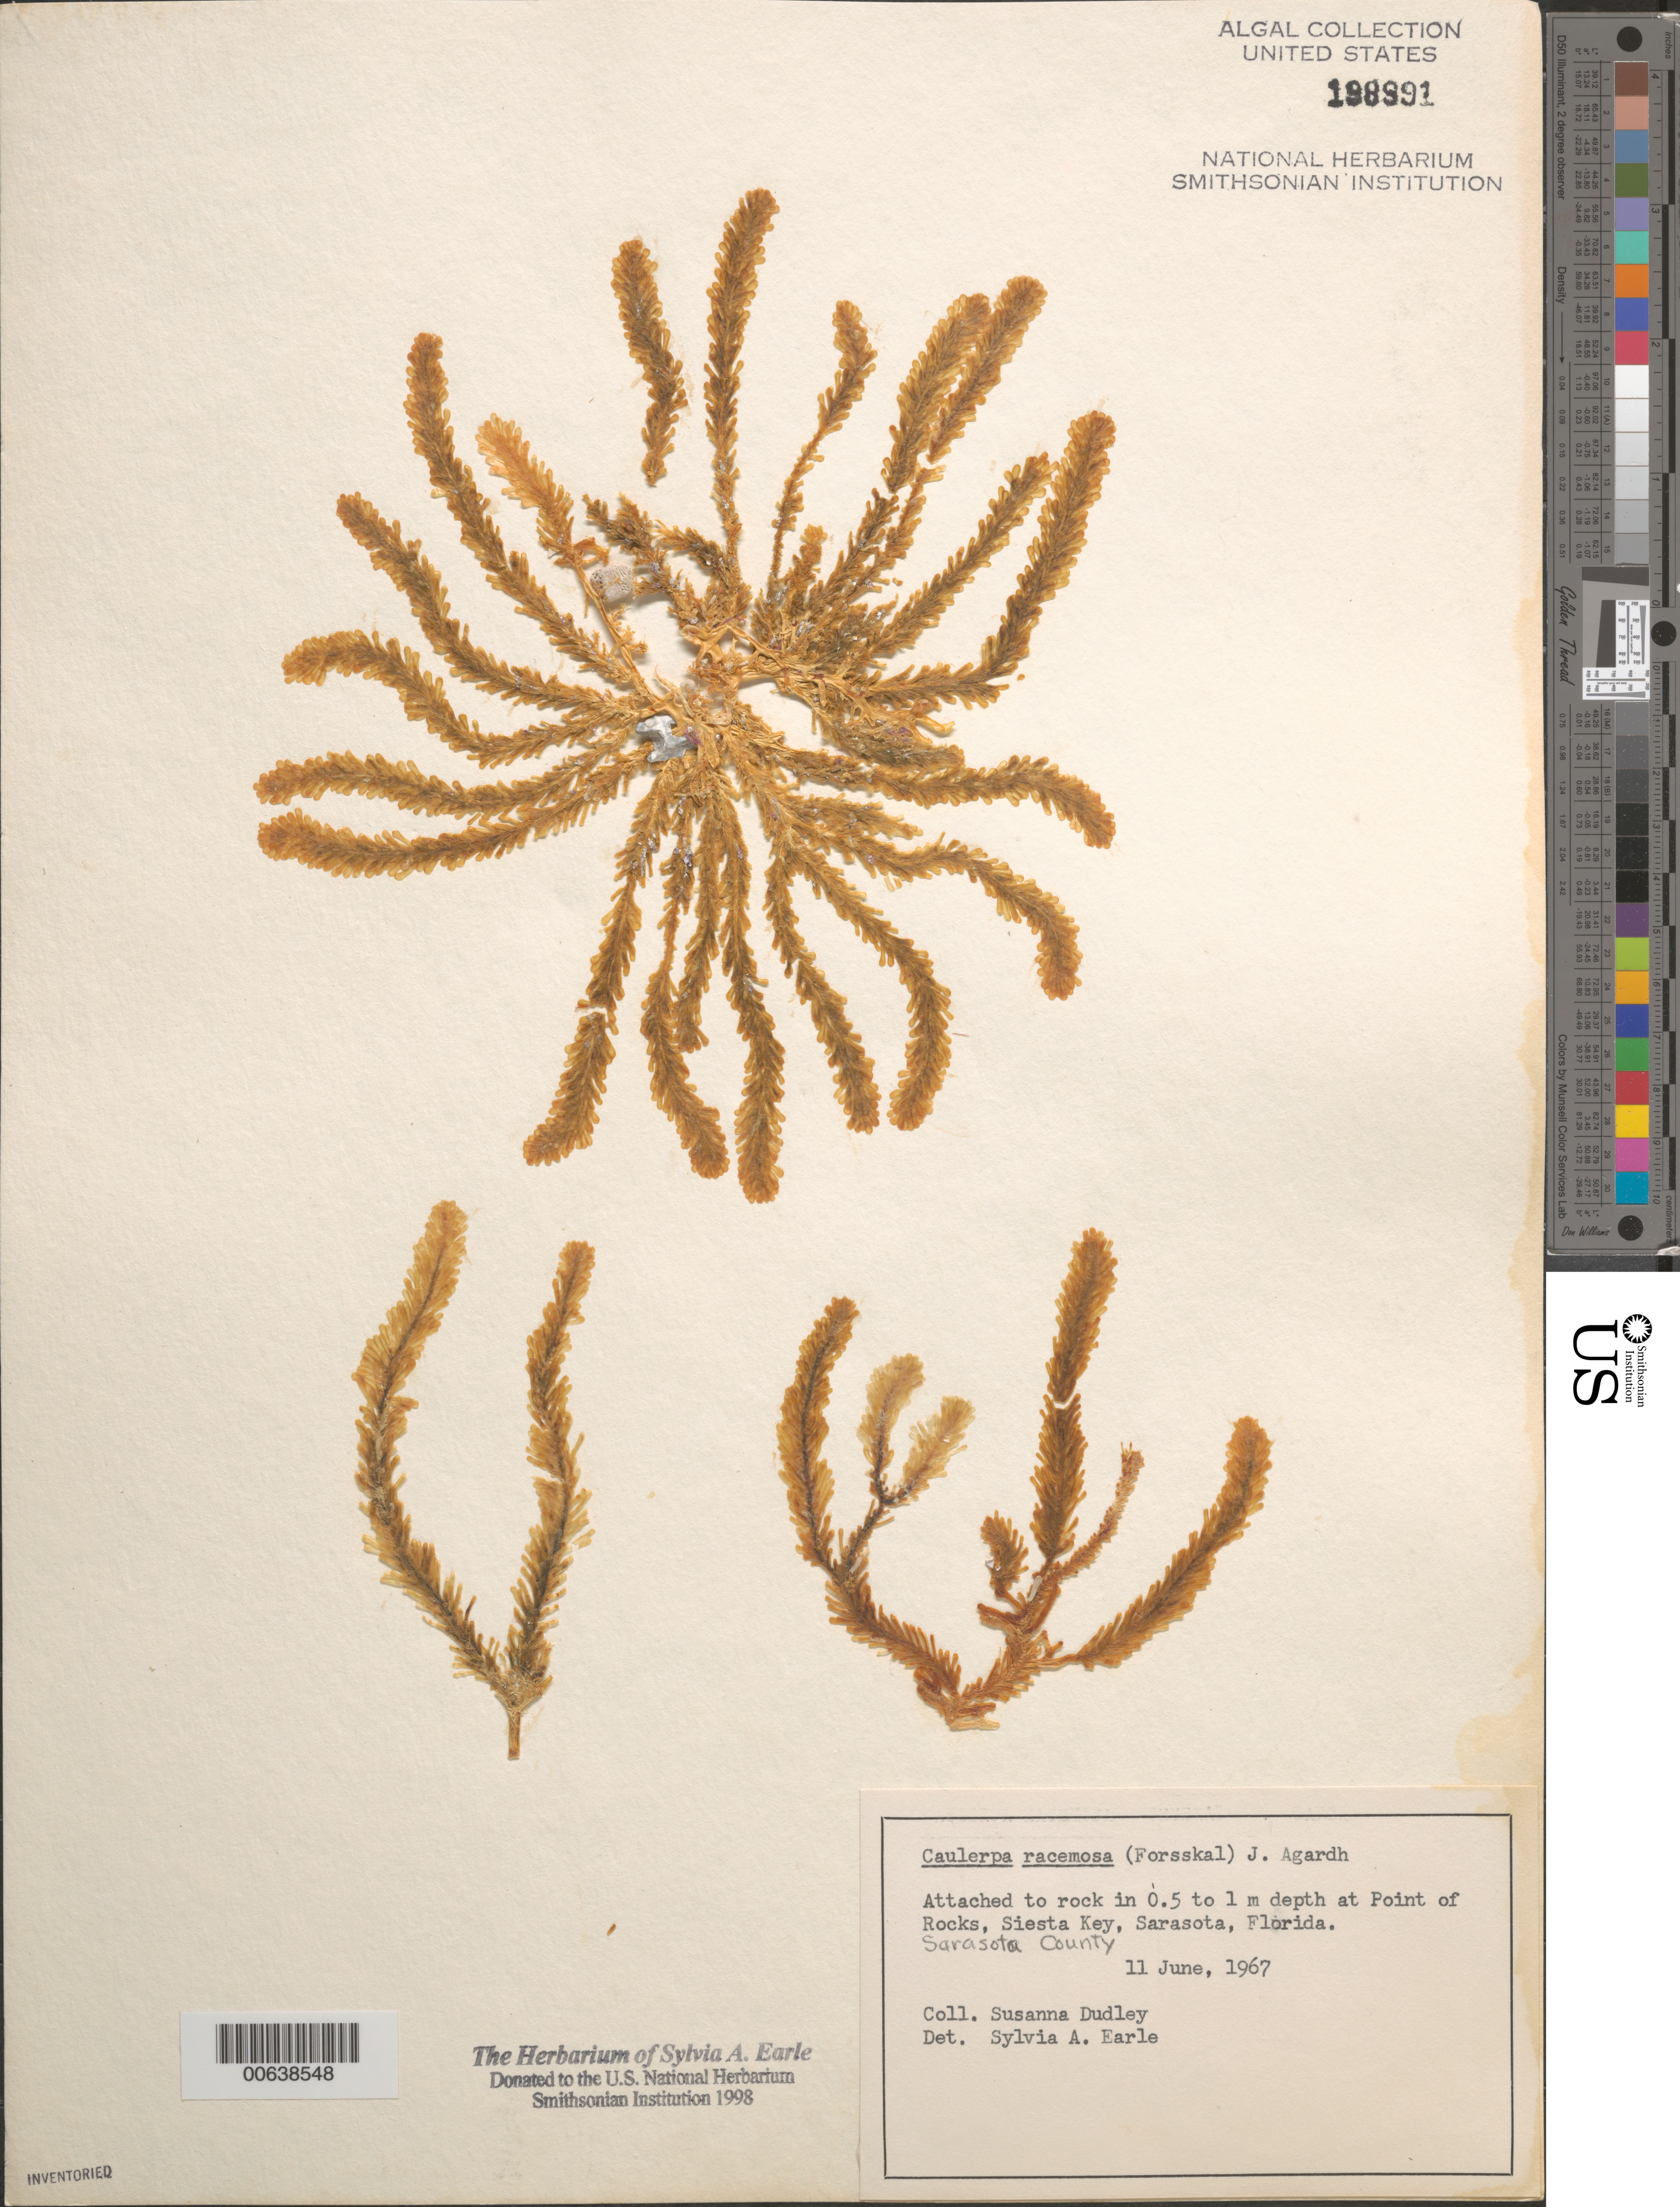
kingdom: Plantae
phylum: Chlorophyta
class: Ulvophyceae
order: Bryopsidales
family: Caulerpaceae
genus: Caulerpa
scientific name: Caulerpa racemosa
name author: (Forssk.) J. Agardh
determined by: Earle, S. A.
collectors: S. Dudley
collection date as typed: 11 Jun 1967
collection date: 1967-06-11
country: United States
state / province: Florida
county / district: Sarasota County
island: Siesta Key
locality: Point of Rocks, Sarasota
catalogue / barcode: US 198991